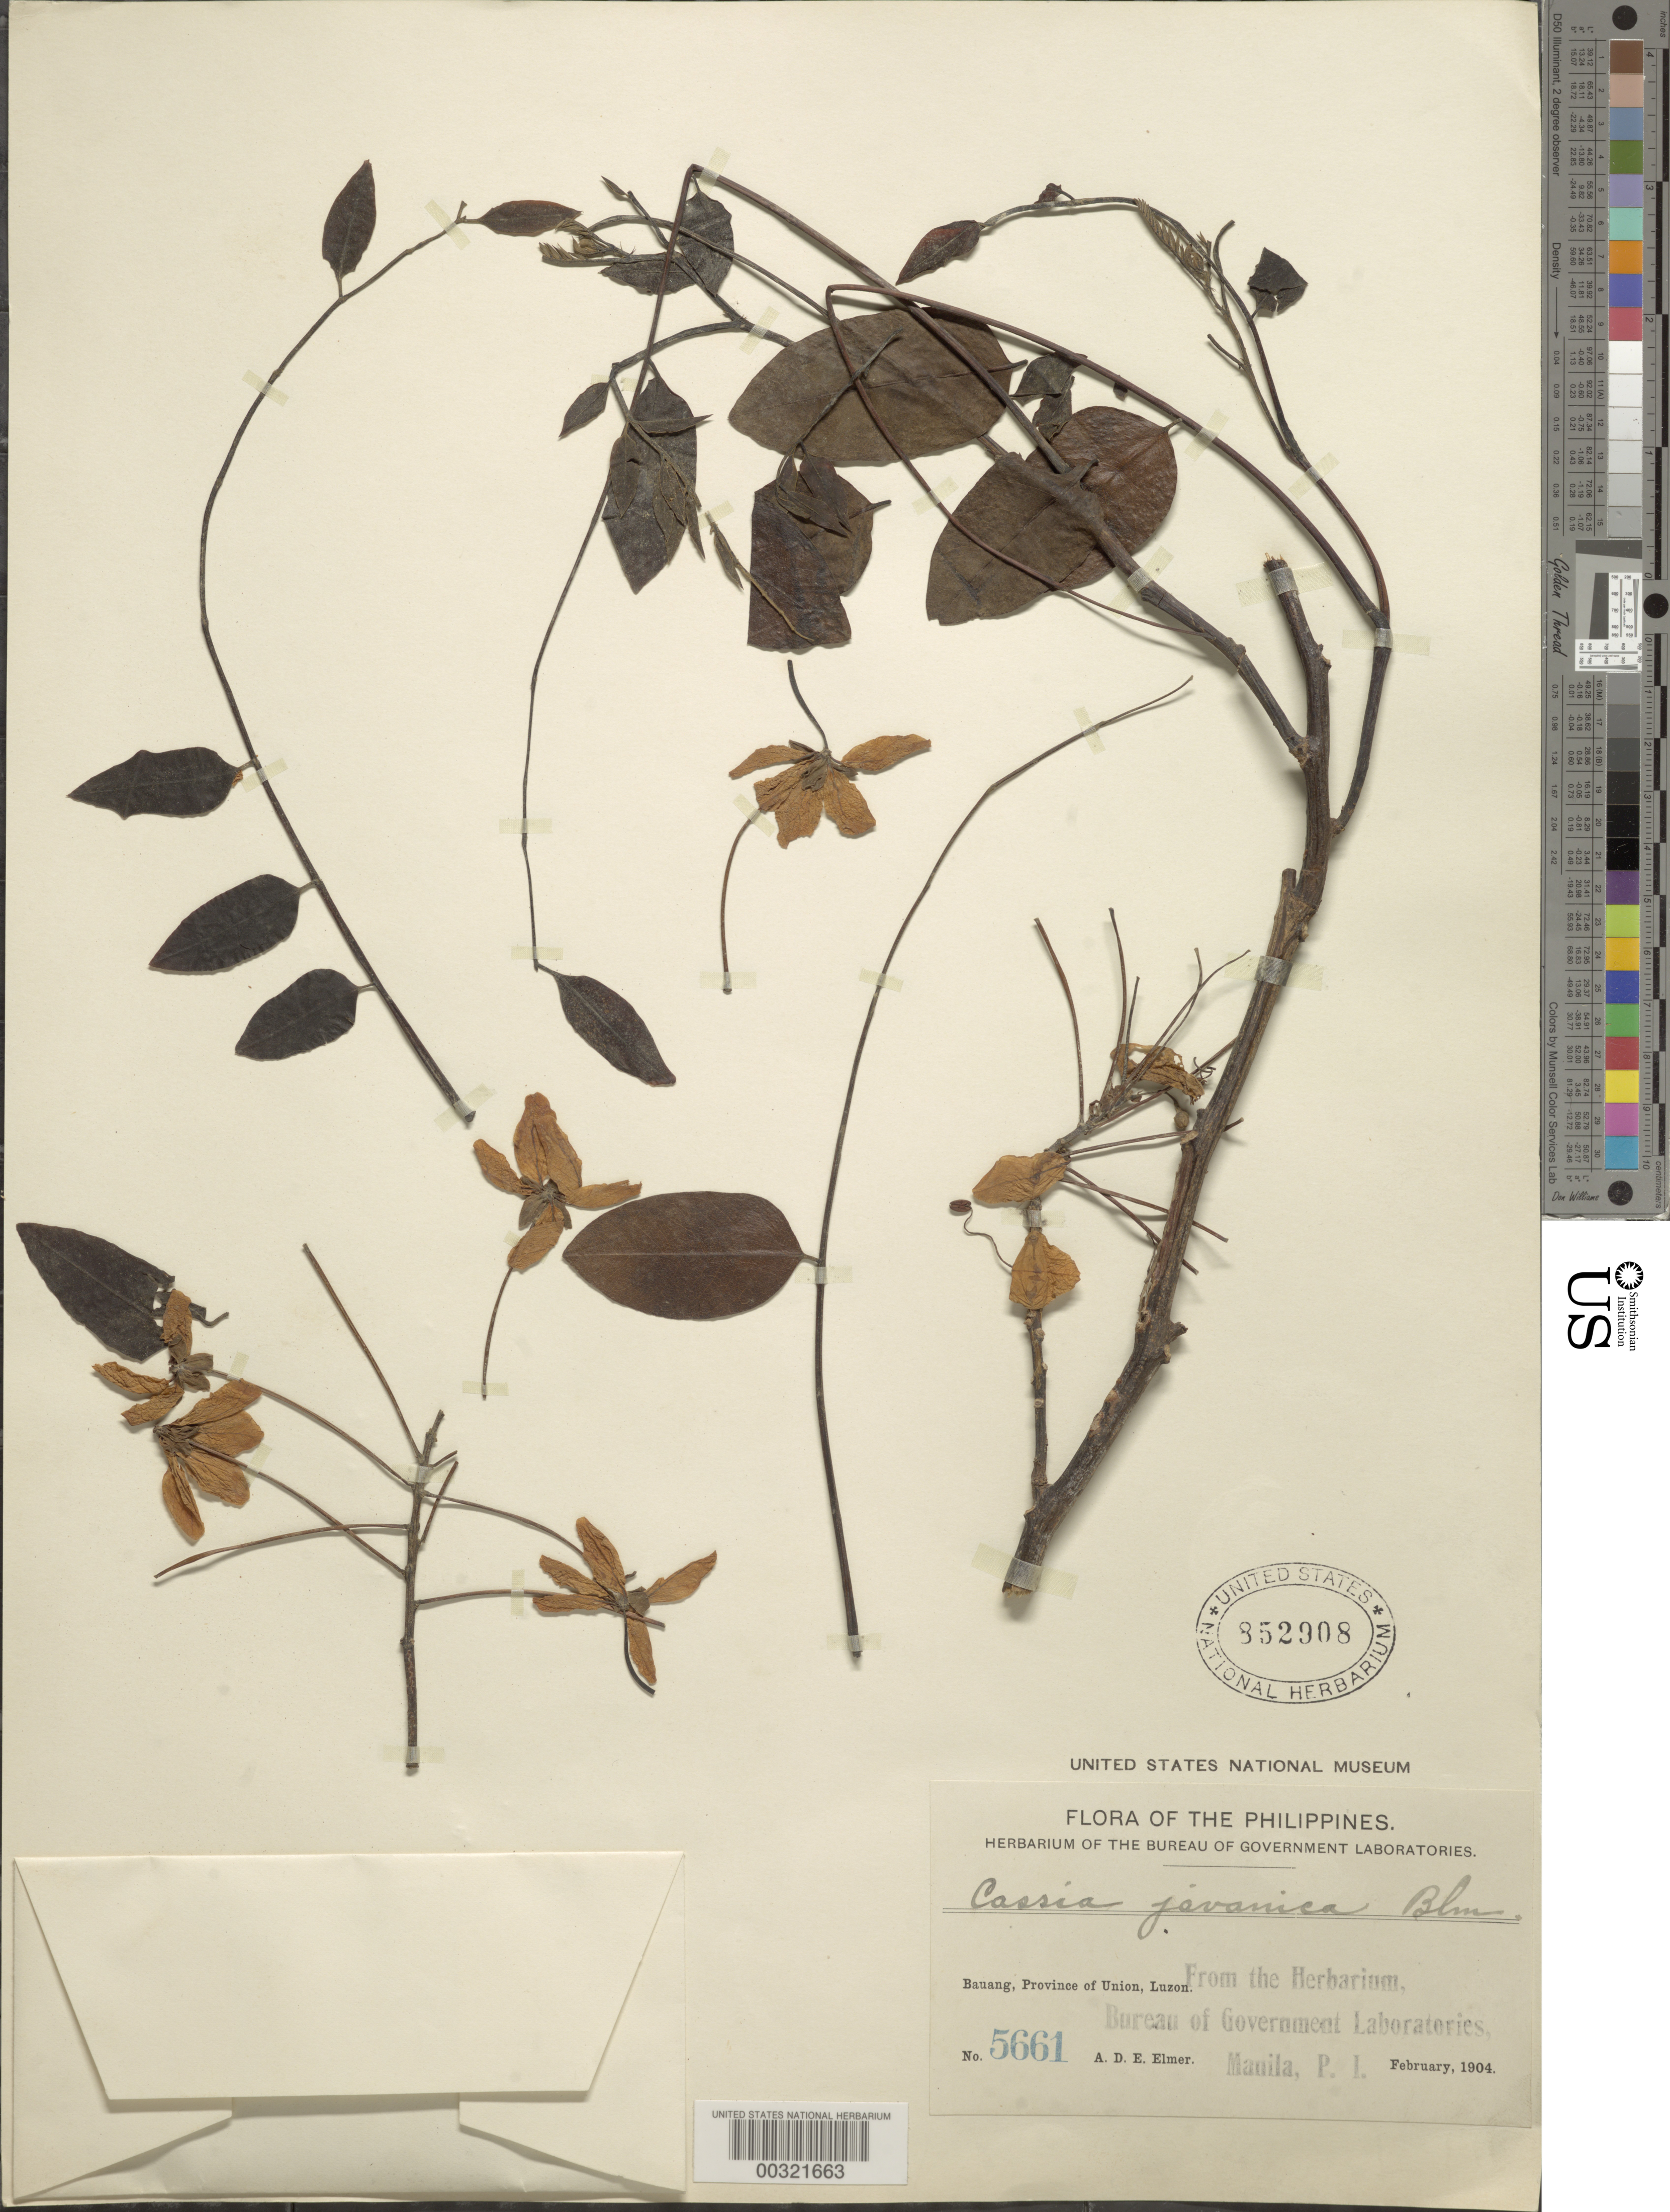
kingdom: Plantae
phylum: Tracheophyta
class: Magnoliopsida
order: Fabales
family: Fabaceae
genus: Cassia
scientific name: Cassia javanica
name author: L.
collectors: A. D. E. Elmer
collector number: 5661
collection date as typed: Feb 1904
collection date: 1904-02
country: Philippines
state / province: Ilocos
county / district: La Union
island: Luzon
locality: Bauang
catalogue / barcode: US 852908